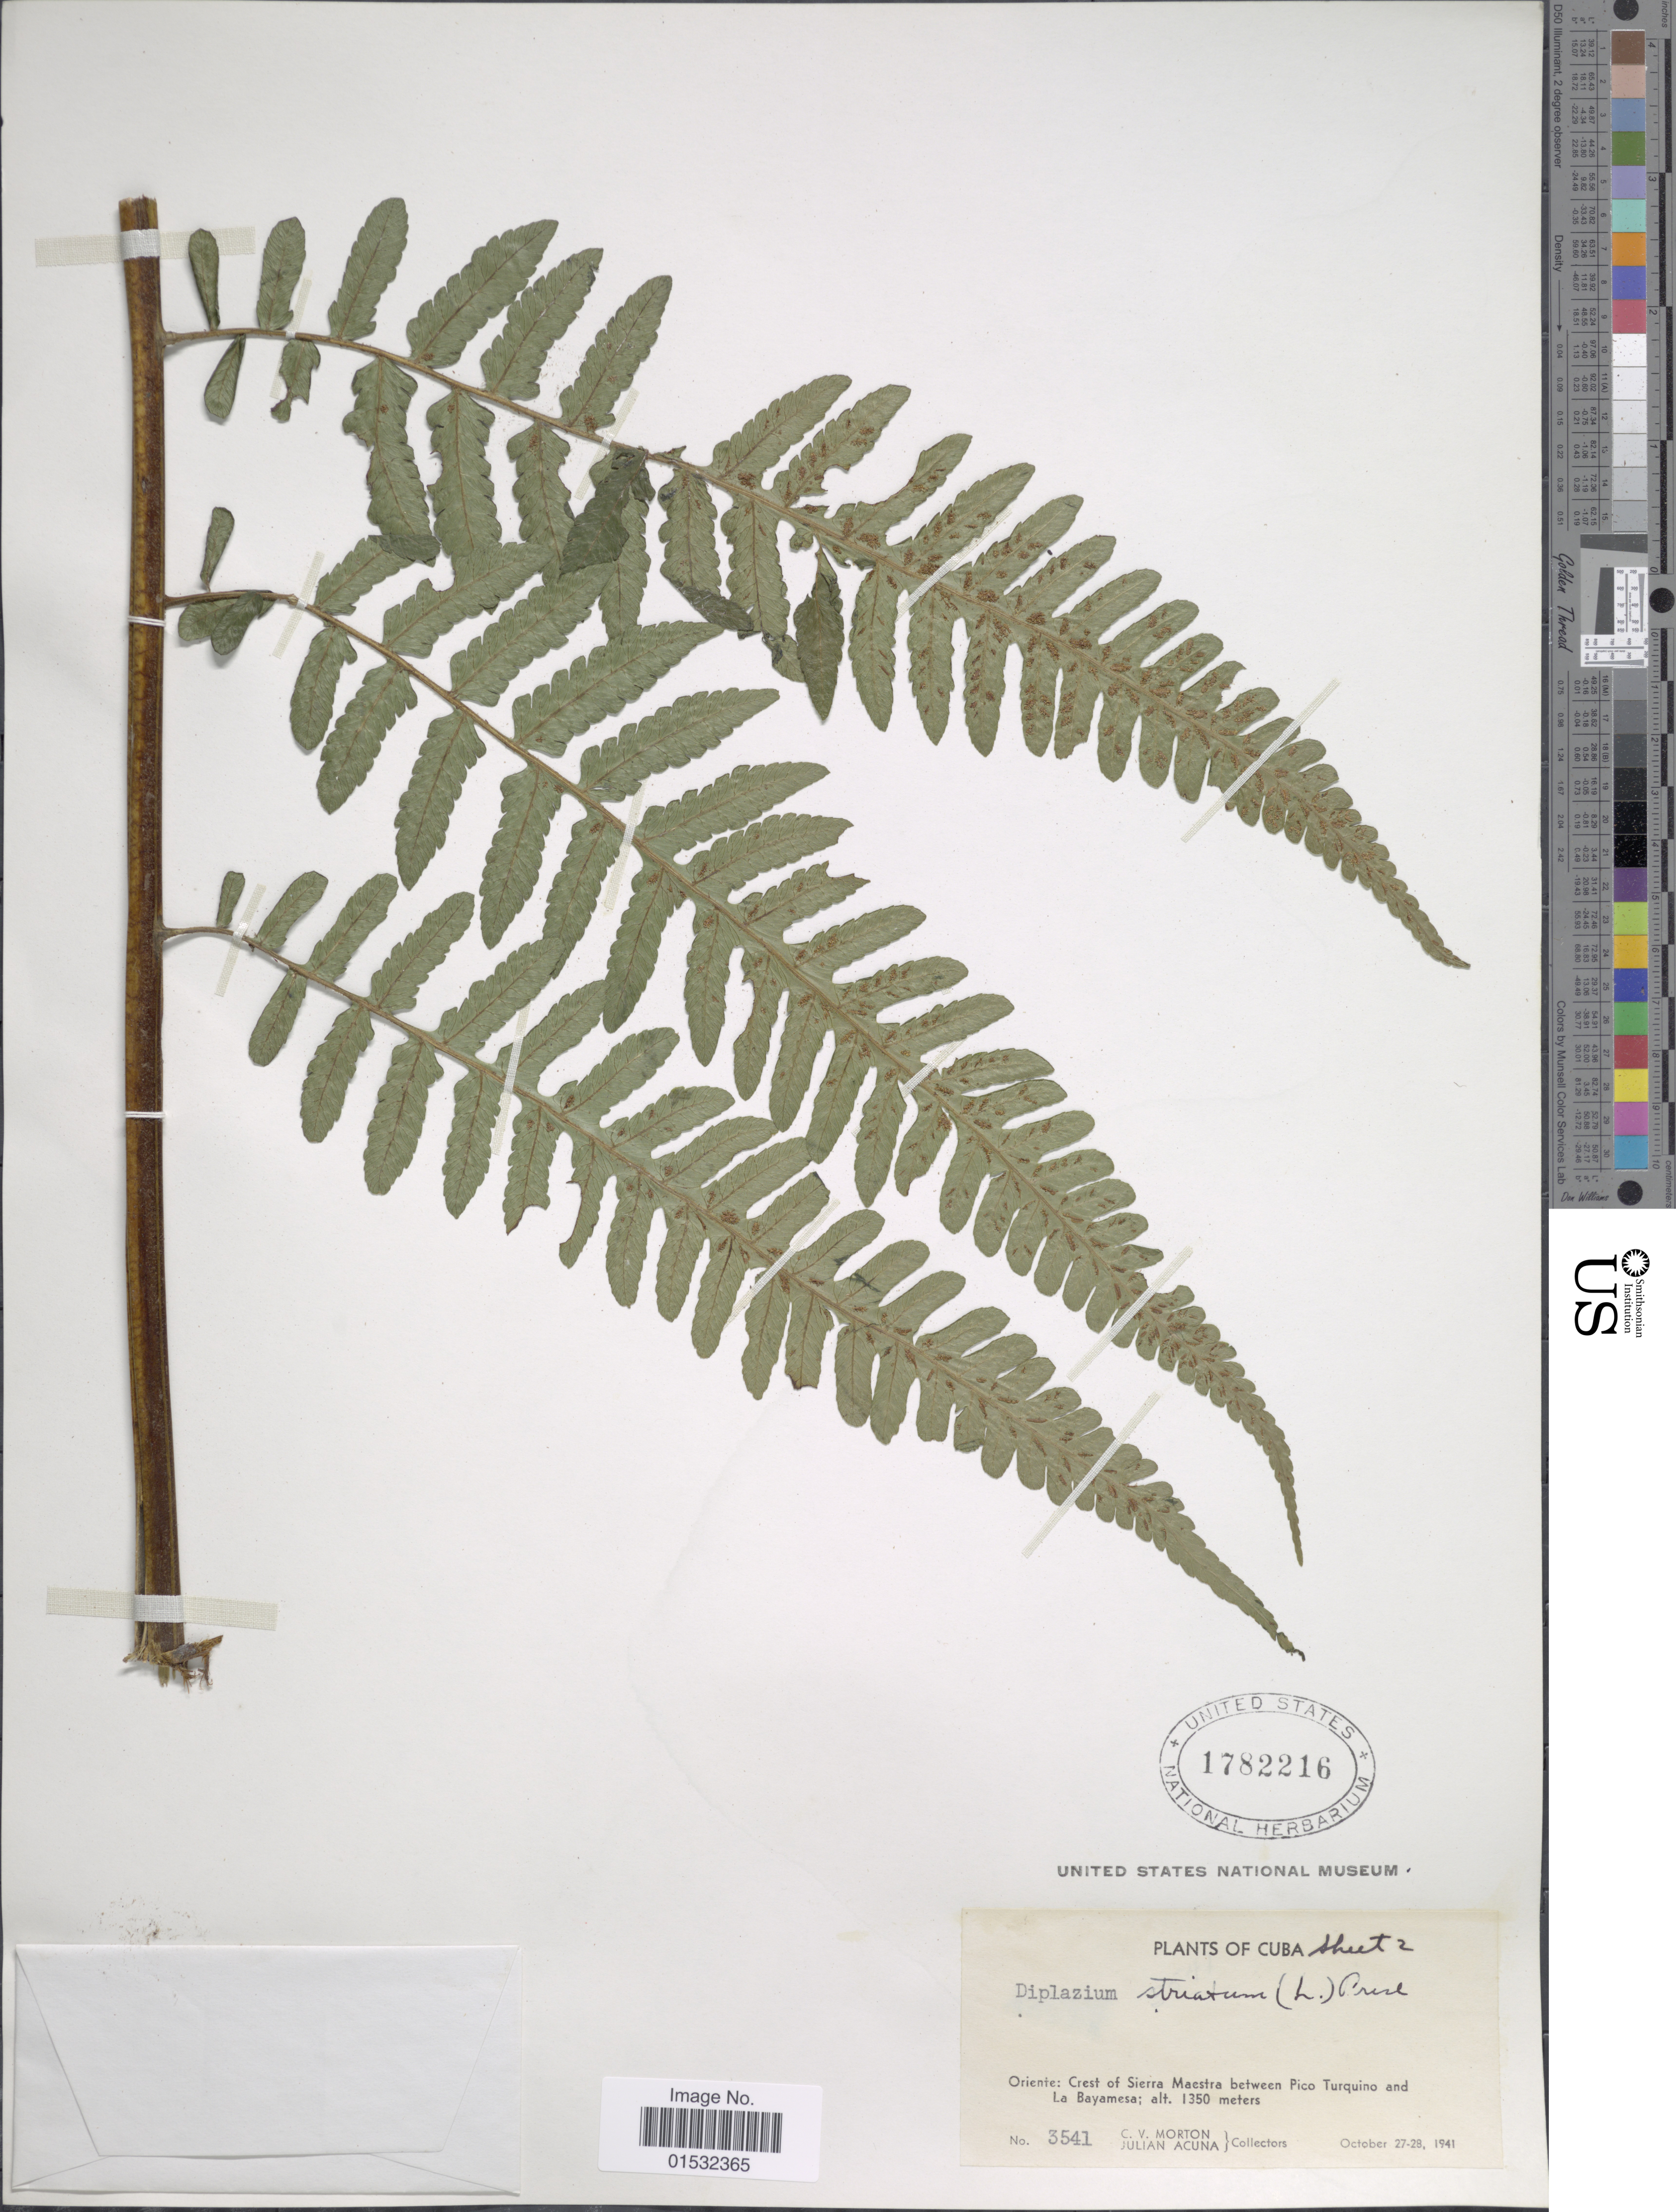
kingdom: Plantae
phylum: Tracheophyta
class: Polypodiopsida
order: Polypodiales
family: Athyriaceae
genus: Diplazium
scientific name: Diplazium striatum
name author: (L.) C. Presl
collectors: C. V. Morton & J. B. Acuña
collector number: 3541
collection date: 1941-10-27/1941-10-28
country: Cuba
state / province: Oriente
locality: Crest of Sierra Maestra between Pico Turquino and La Bayamesa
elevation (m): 1350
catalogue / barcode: US 1782216